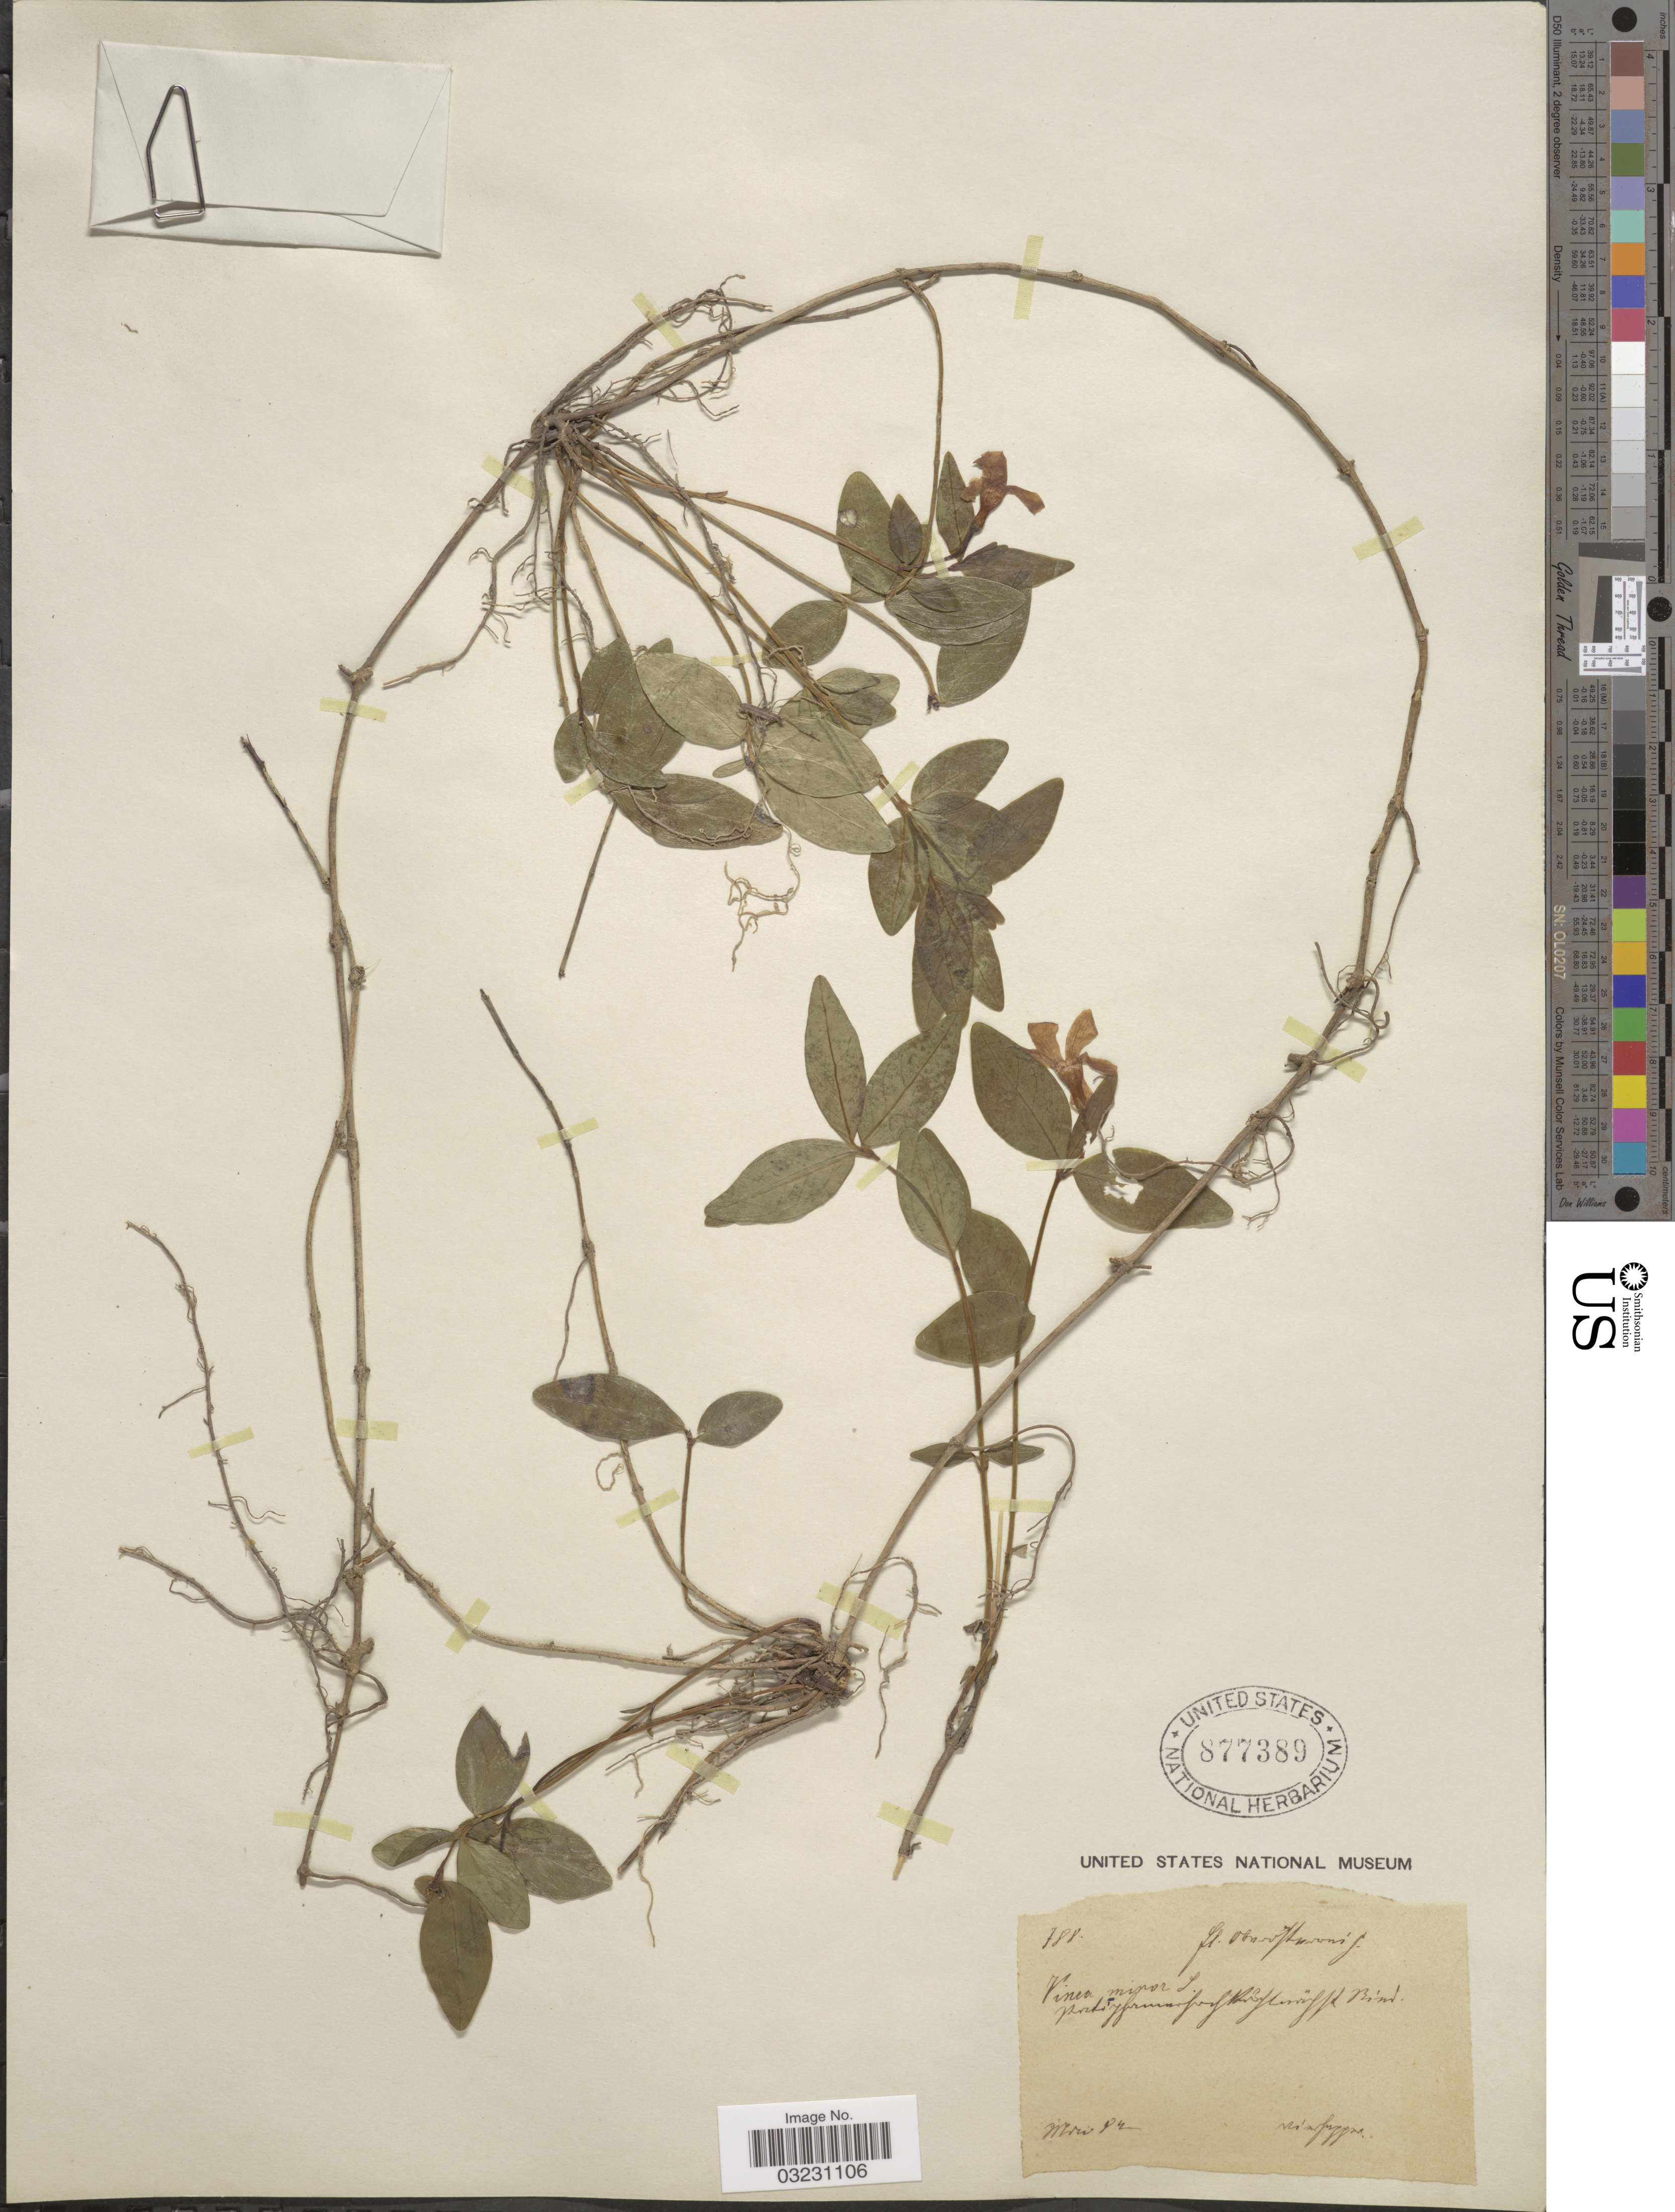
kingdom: Plantae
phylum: Tracheophyta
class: Magnoliopsida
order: Gentianales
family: Apocynaceae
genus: Vinca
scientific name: Vinca minor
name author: L.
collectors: F. Vierhapper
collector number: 788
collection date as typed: Transcribed d/m/y: /5/84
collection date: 1884-05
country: Austria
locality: Fl. Oberösterreich, Pattighamerhochkuchel nächst Ried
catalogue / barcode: US 877389